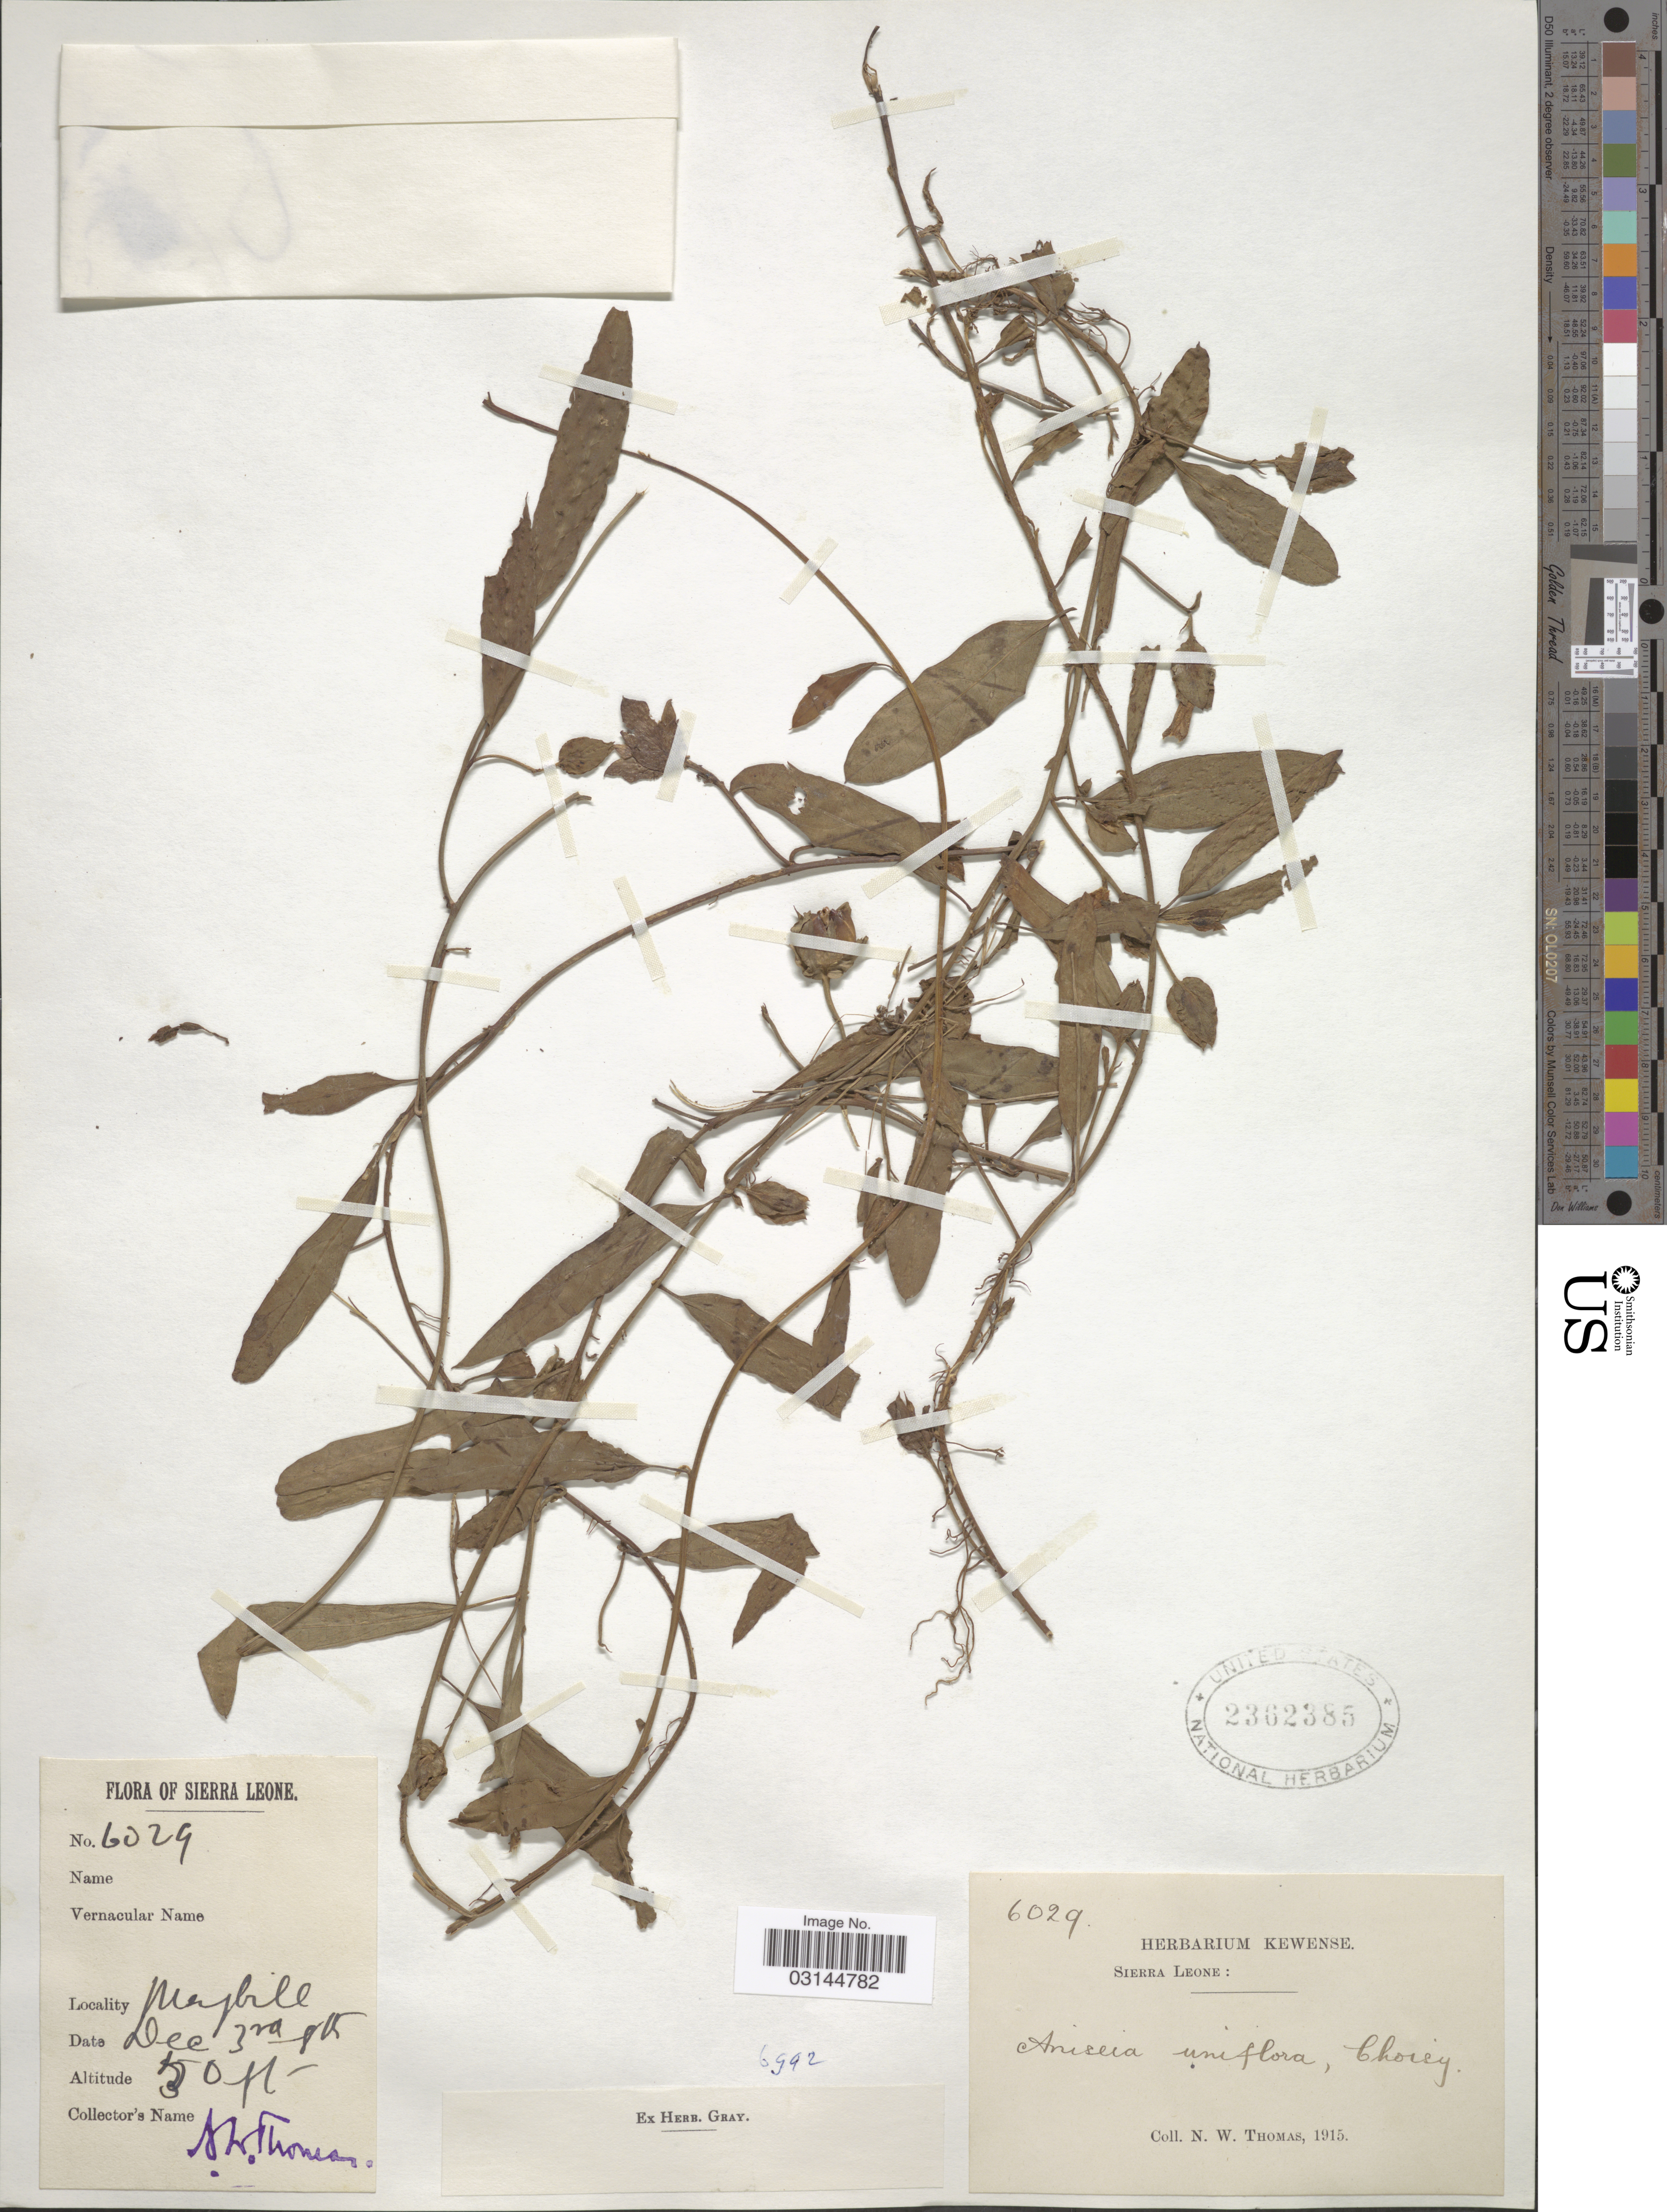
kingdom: Plantae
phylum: Tracheophyta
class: Magnoliopsida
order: Solanales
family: Convolvulaceae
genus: Aniseia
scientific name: Aniseia uniflora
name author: (Burm. f.) Choisy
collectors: N. Thomas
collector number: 6029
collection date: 1915-12-03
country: Sierra Leone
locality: Magbile.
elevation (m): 9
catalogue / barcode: US 2362385